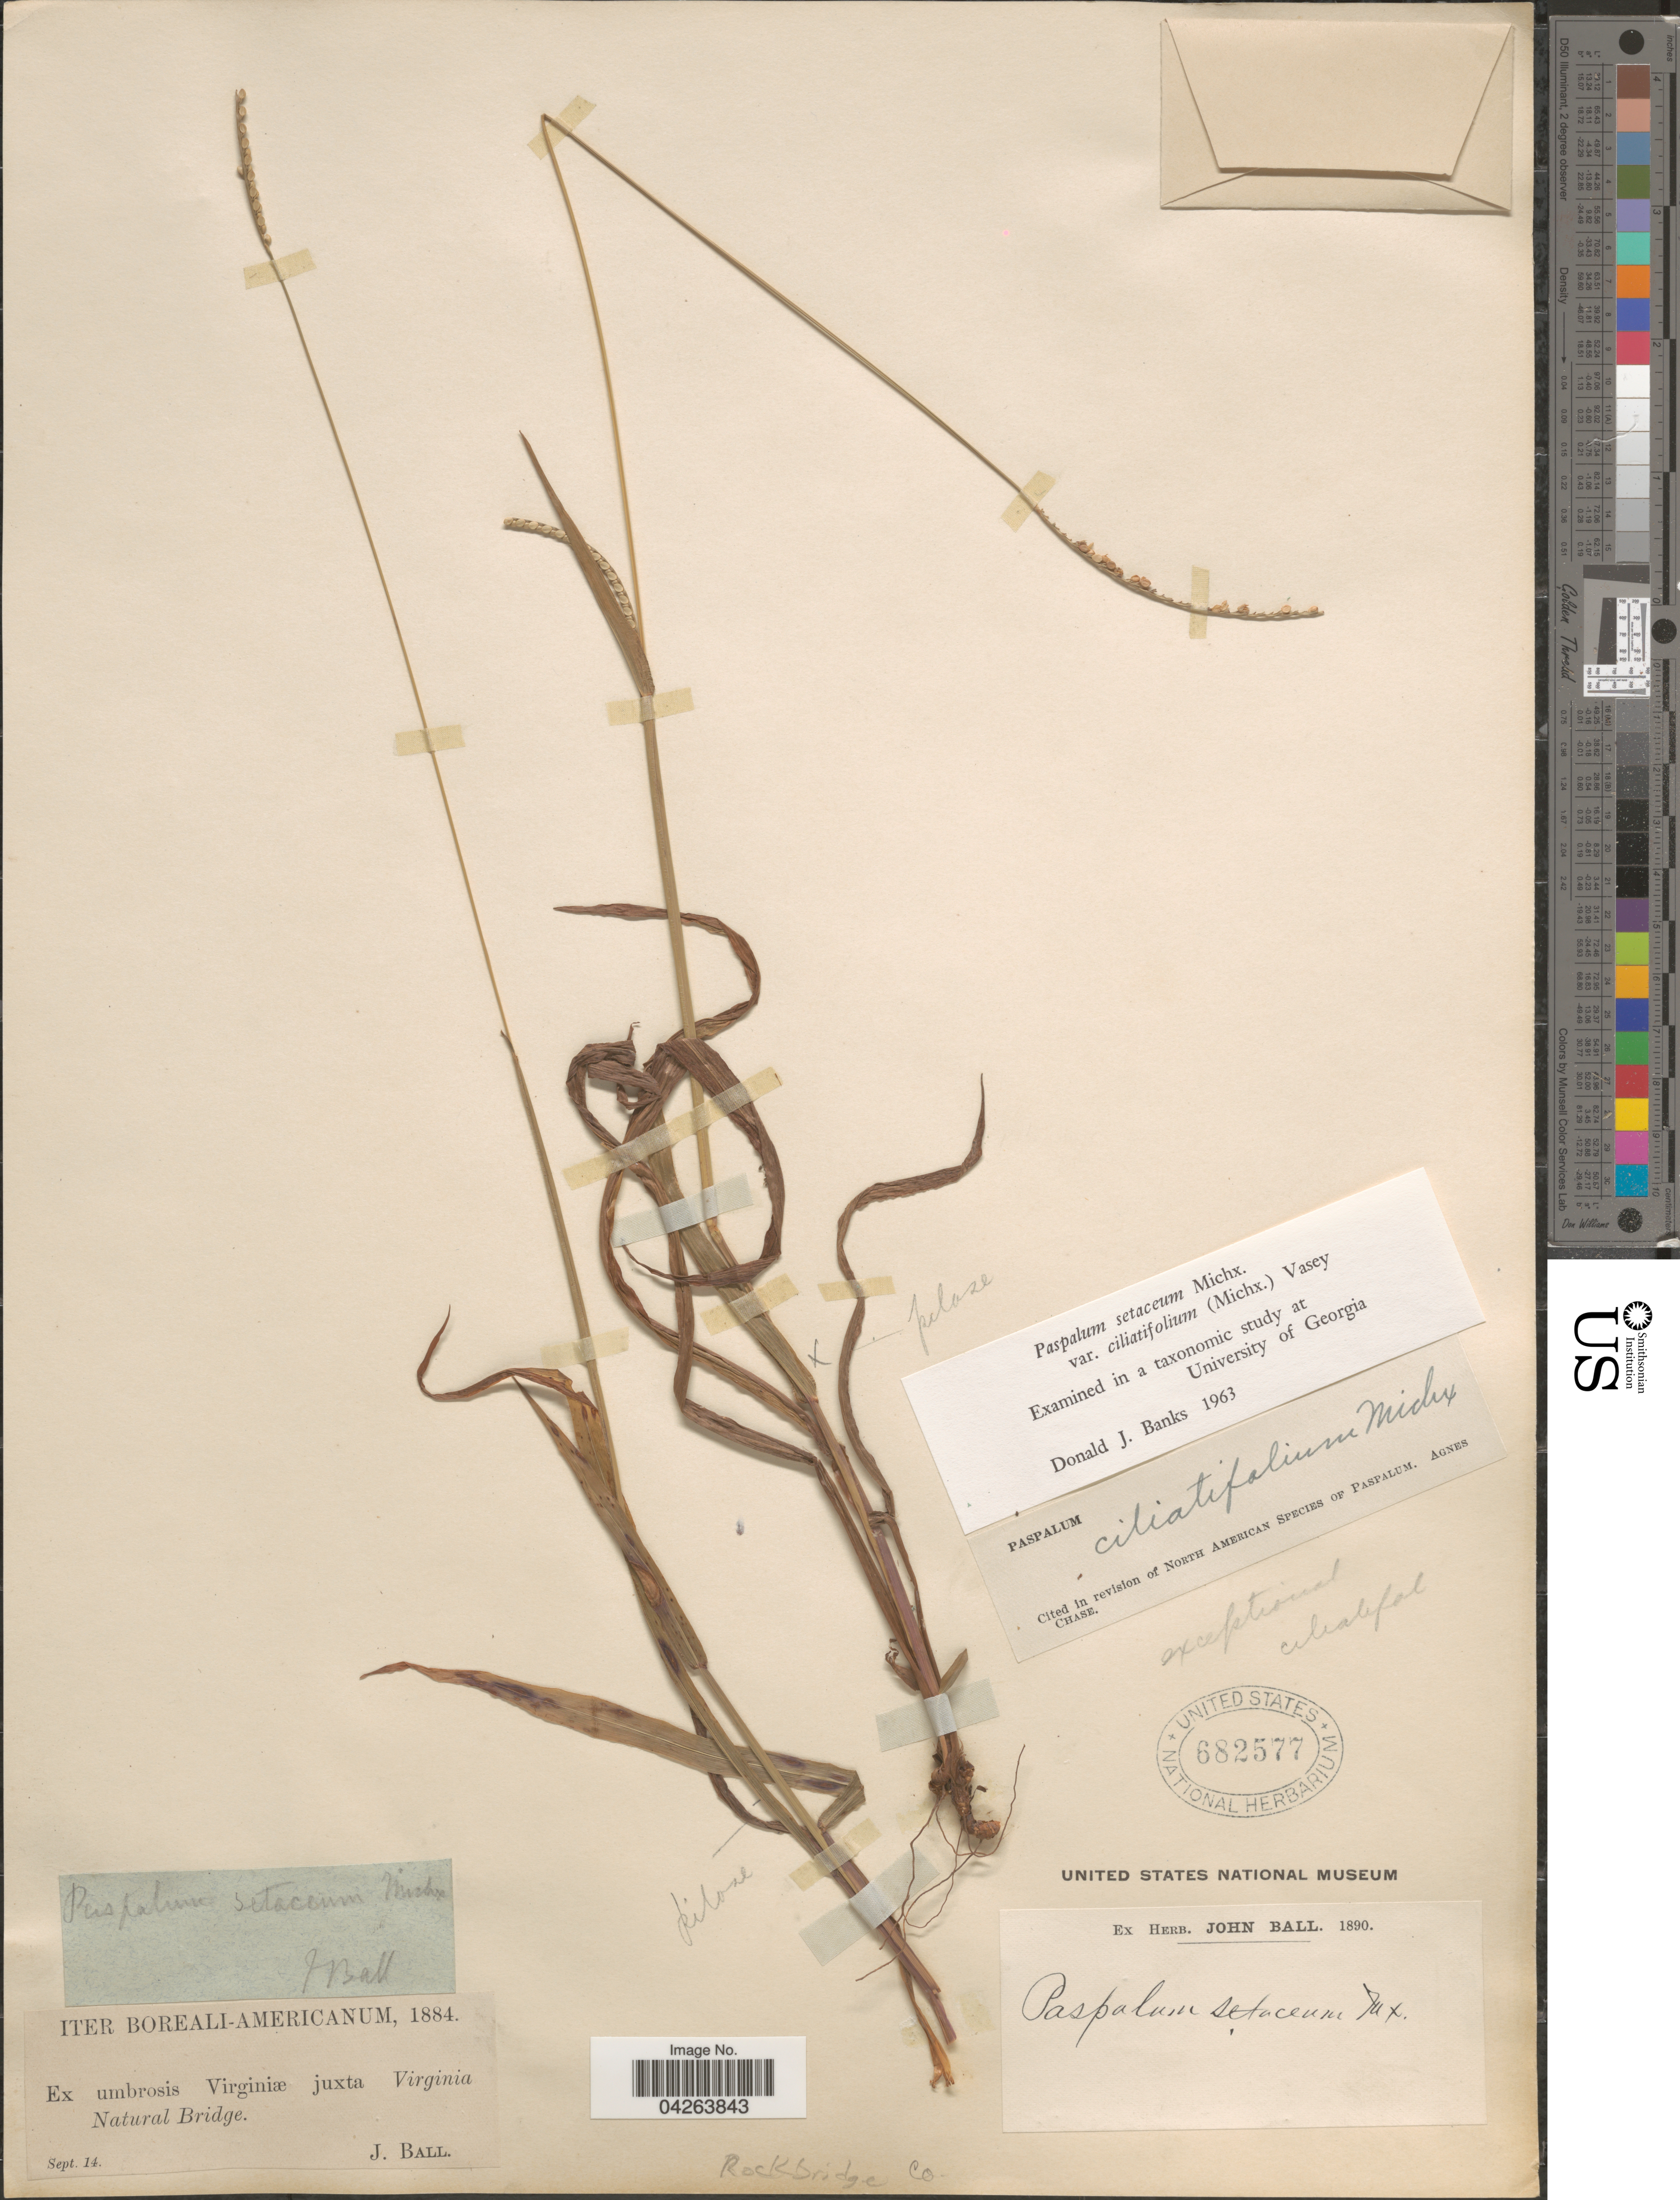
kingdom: Plantae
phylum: Tracheophyta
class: Liliopsida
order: Poales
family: Poaceae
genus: Paspalum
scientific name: Paspalum setaceum var. ciliatifolium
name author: (Michx.) Vasey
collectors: J. Ball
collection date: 1884-09-14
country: United States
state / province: Virginia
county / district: Rockbridge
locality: Iter Boreali-Americanum. Ex umbrosis Virginiæ juxta Virginia Natural Bridge. Rocksbridge Co.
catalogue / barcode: US 682577